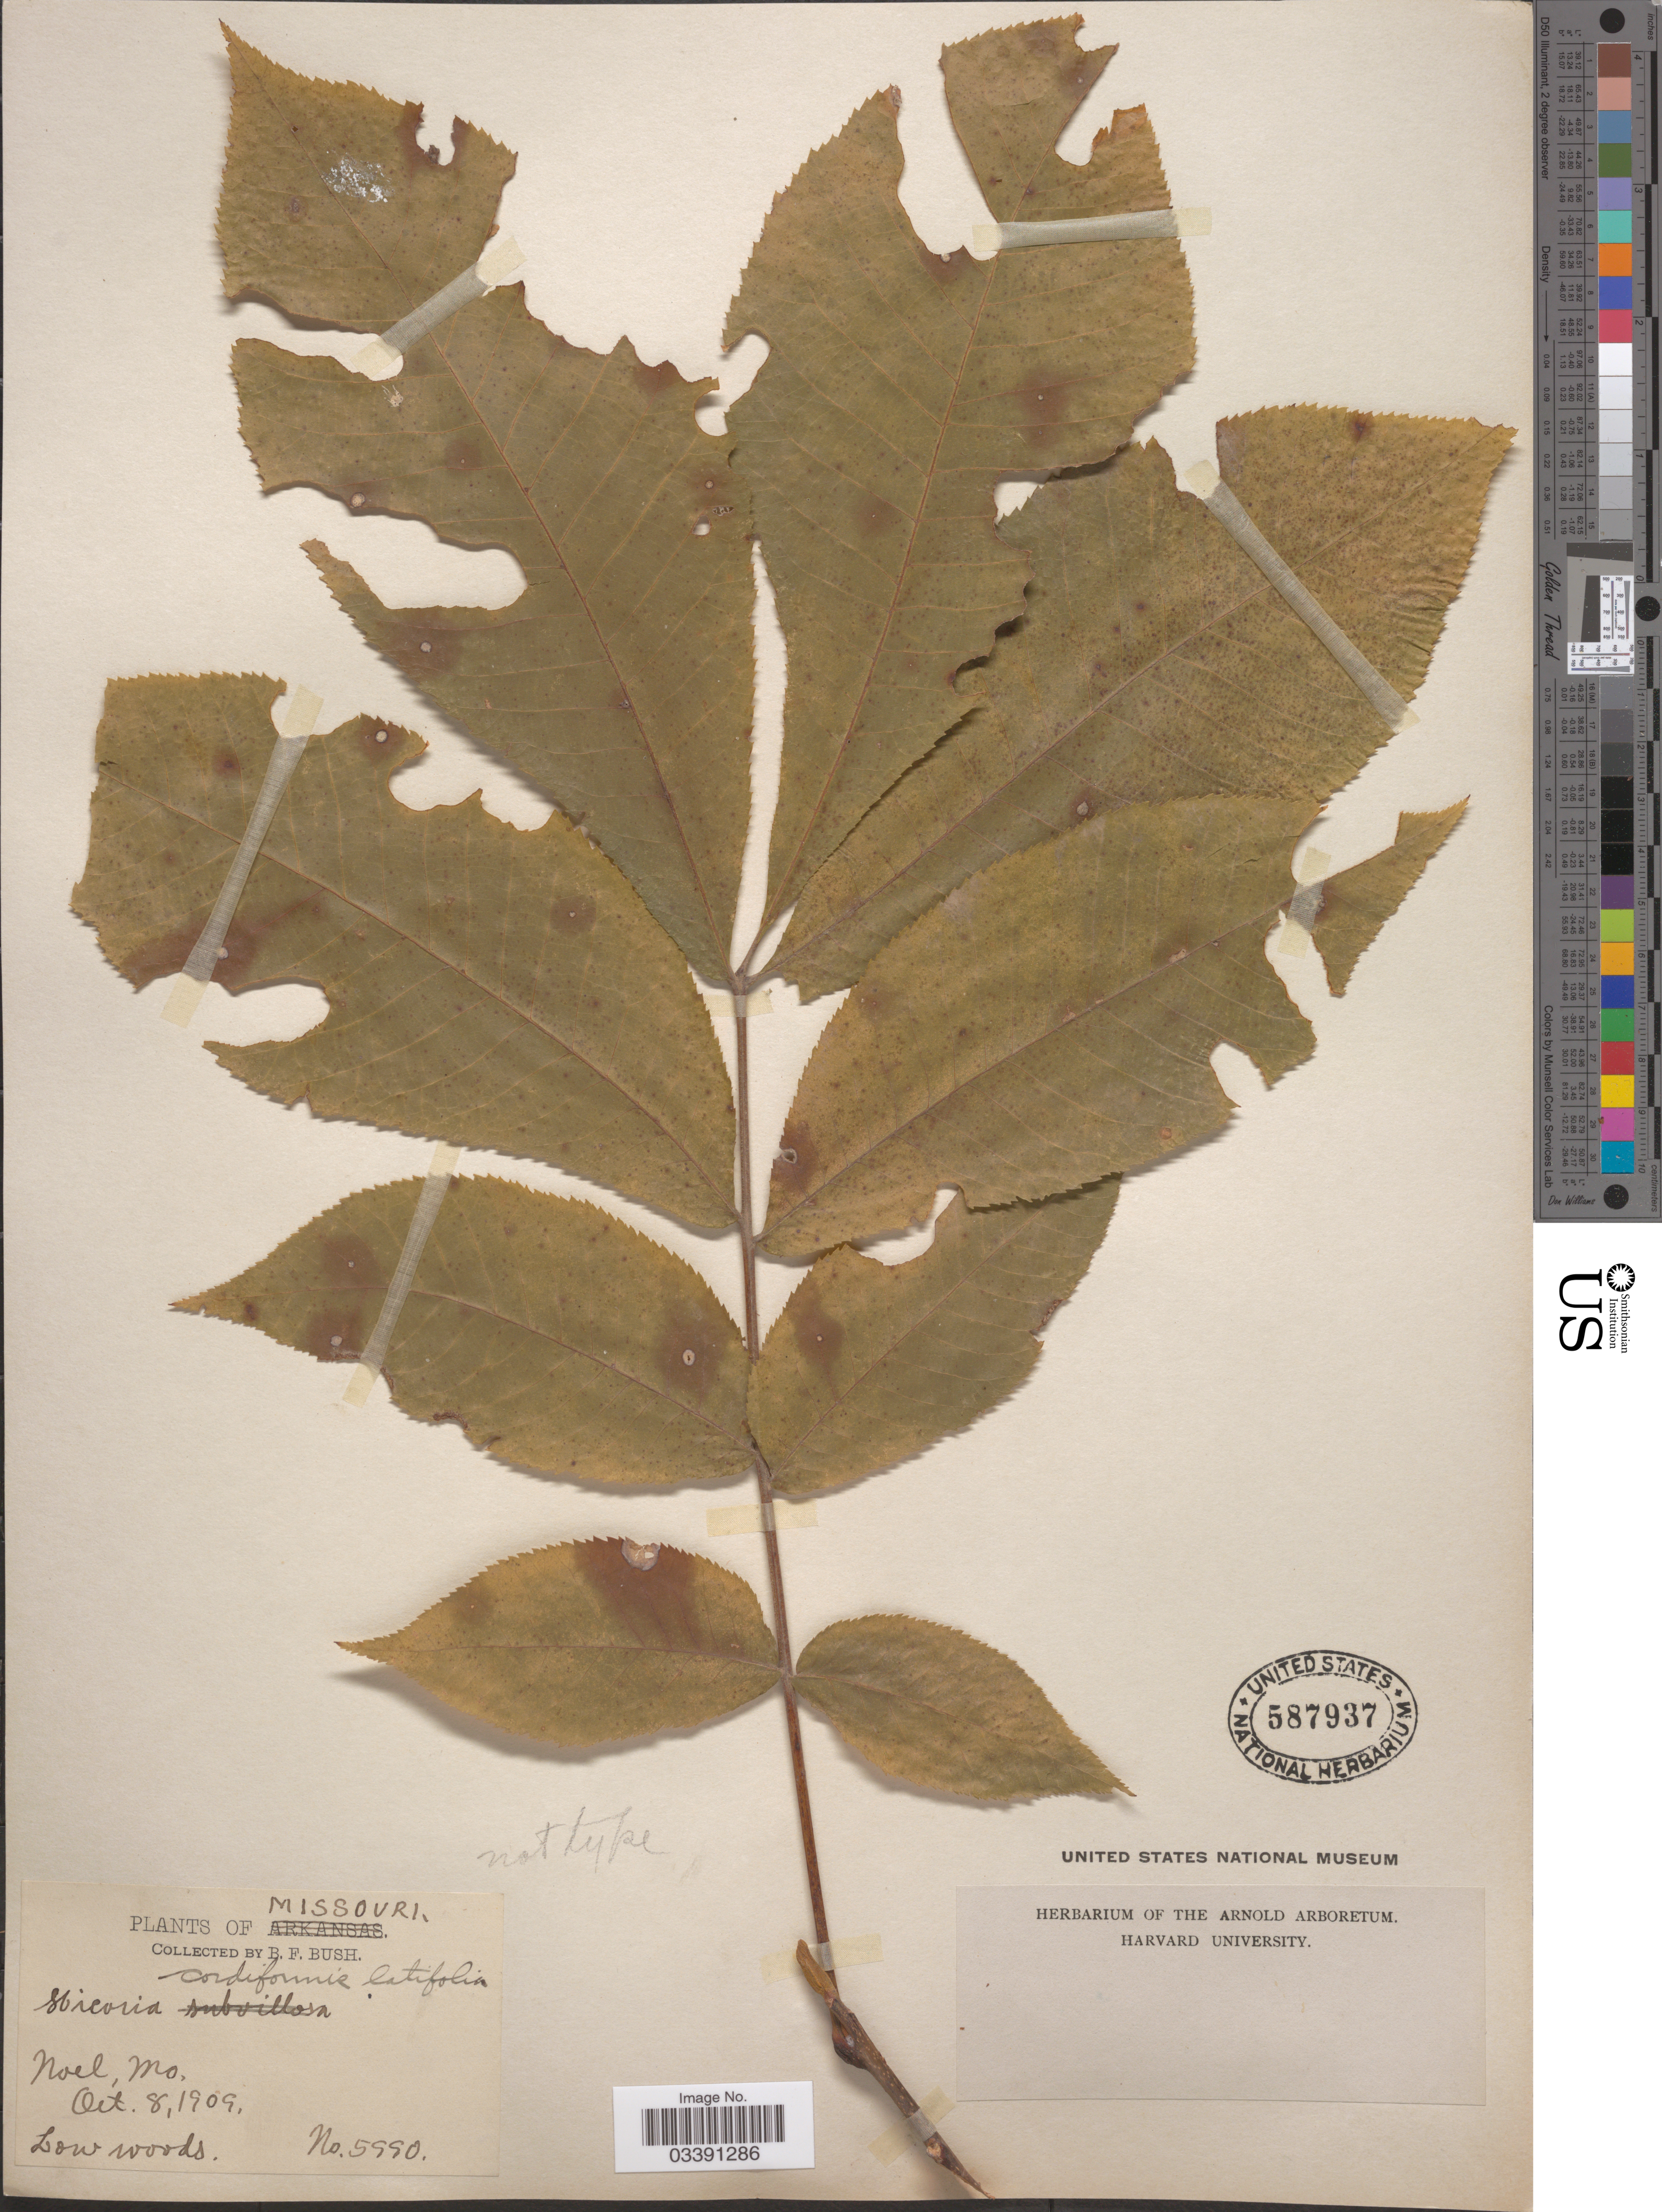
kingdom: Plantae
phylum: Tracheophyta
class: Magnoliopsida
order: Fagales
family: Juglandaceae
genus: Carya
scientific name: Carya cordiformis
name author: (Wangenh.) K. Koch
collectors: B. F. Bush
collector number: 5990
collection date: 1909-10-08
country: United States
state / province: Missouri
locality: Noel.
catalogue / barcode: US 587937